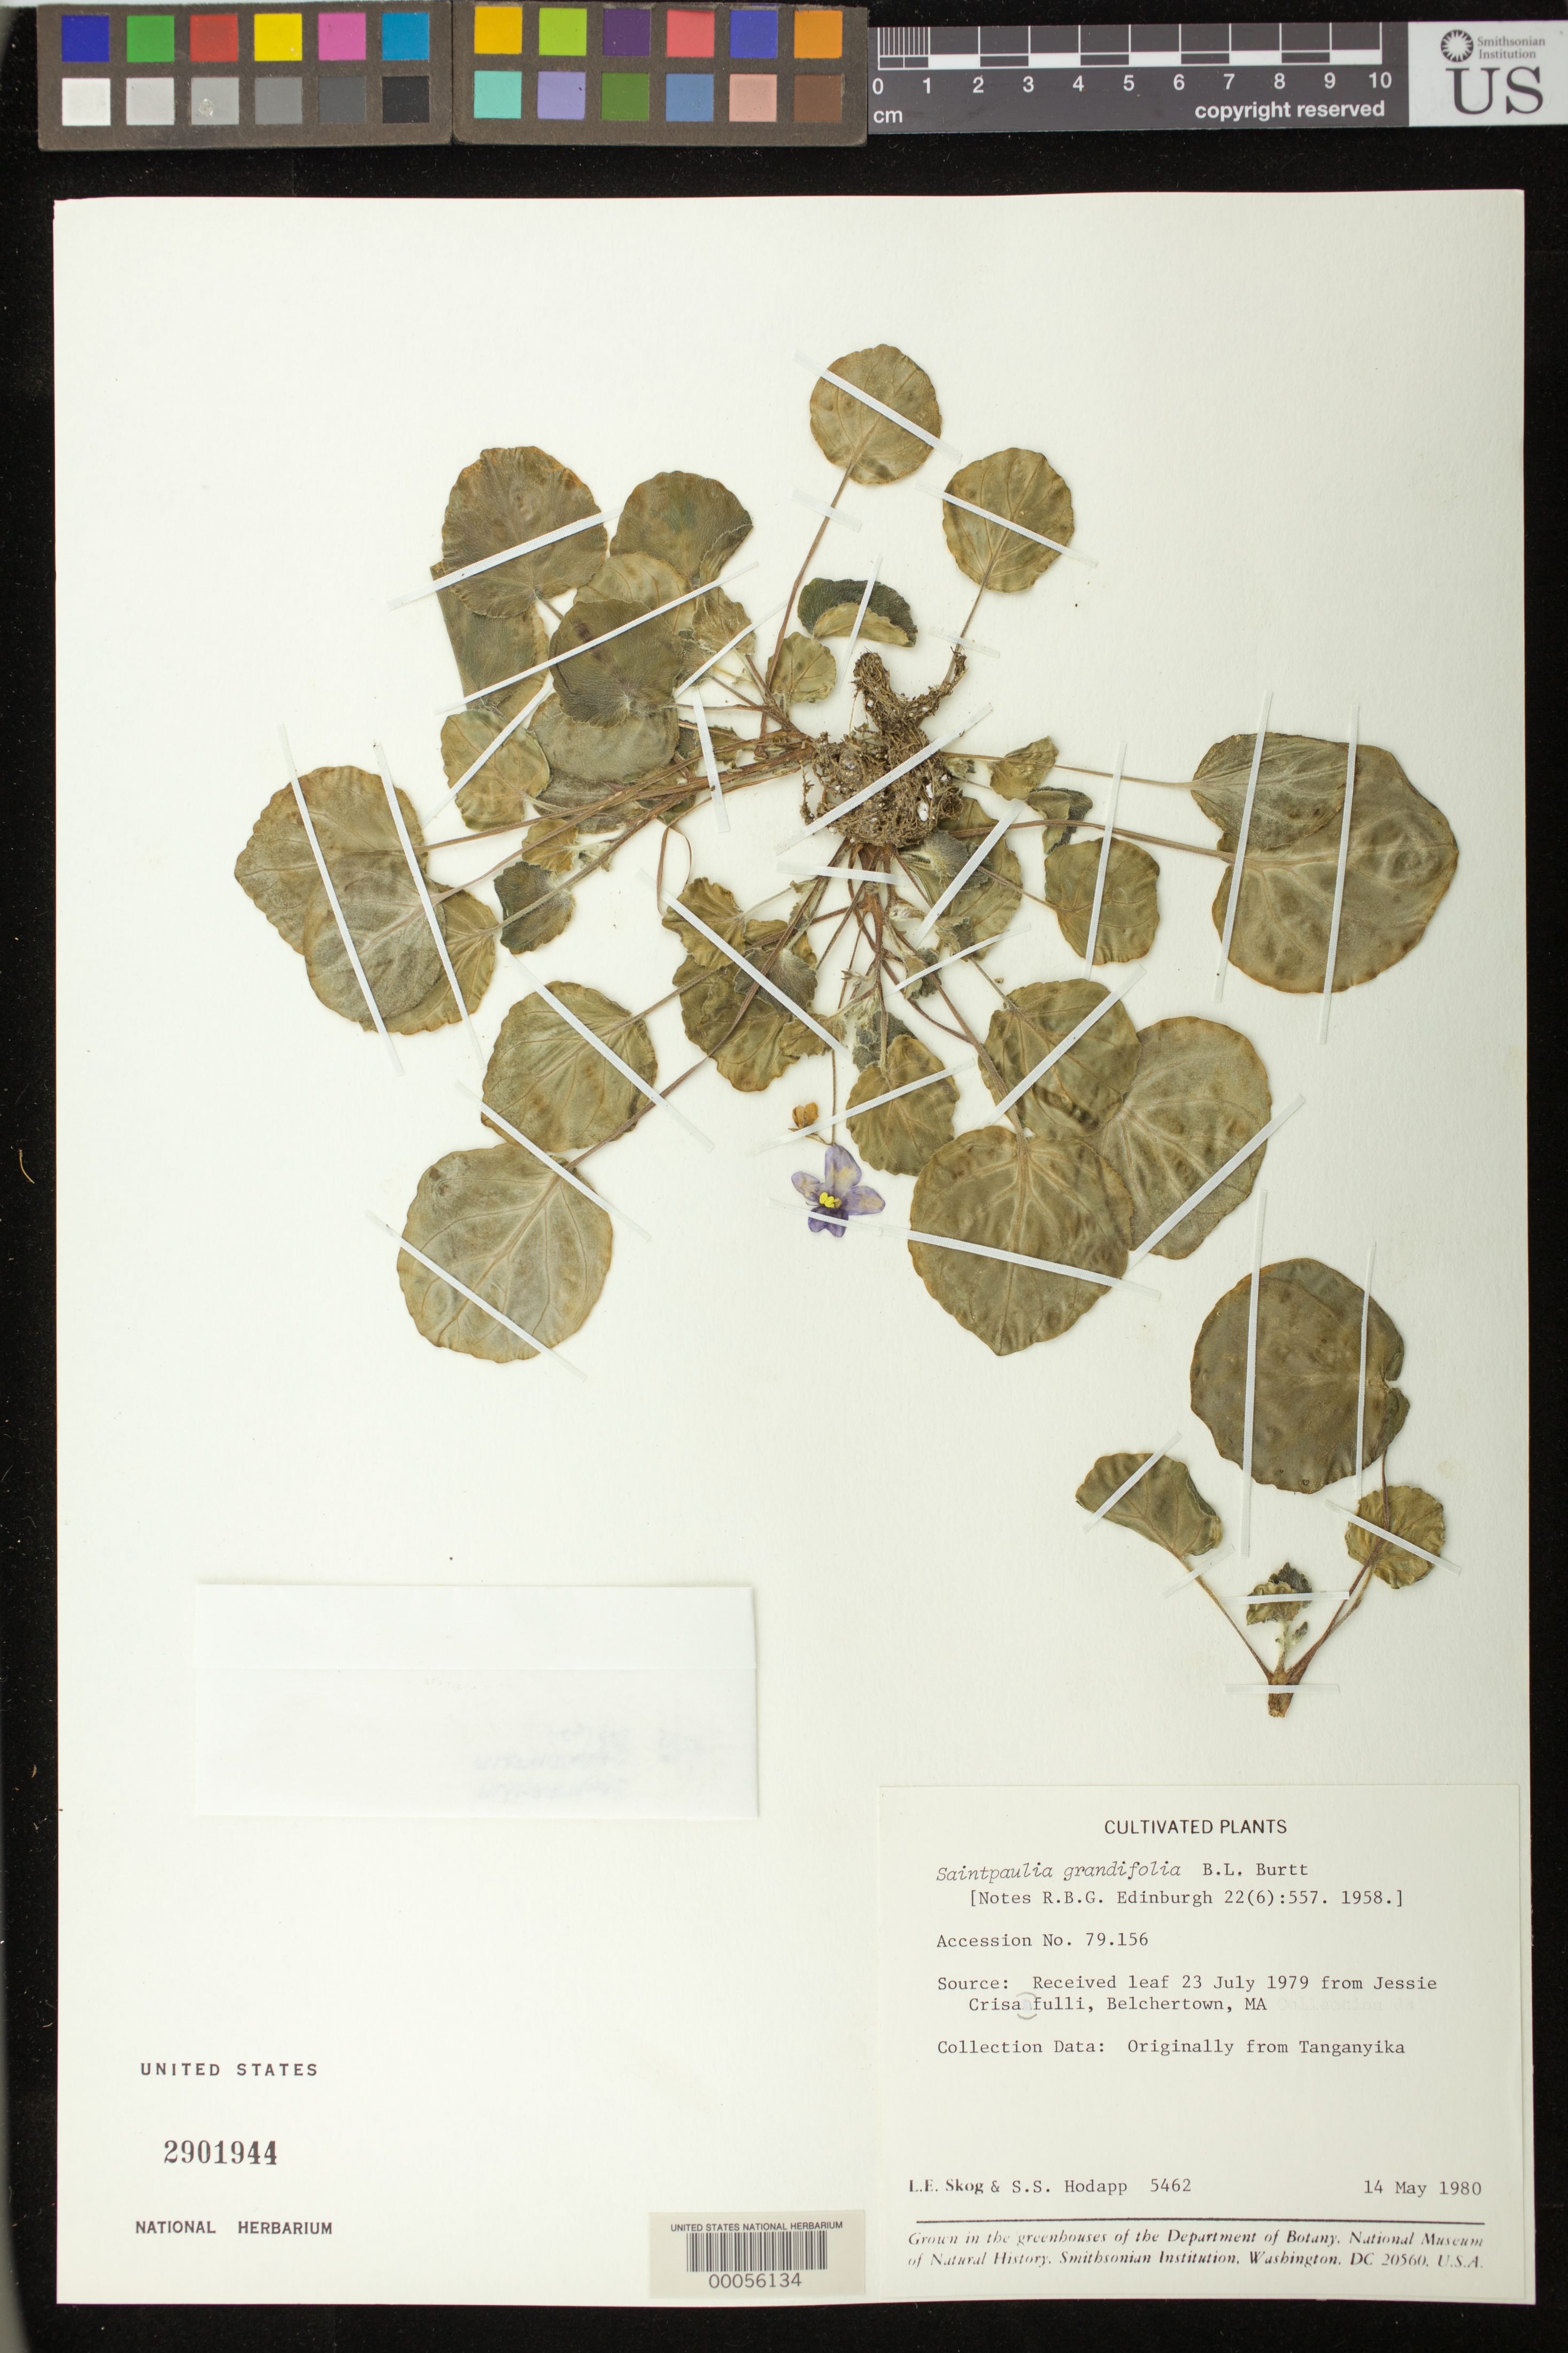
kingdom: Plantae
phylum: Tracheophyta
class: Magnoliopsida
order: Lamiales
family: Gesneriaceae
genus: Streptocarpus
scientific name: Streptocarpus ionanthus subsp. grandifolius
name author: (B.L. Burtt) Christenh.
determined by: Skog, Laurence E.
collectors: L. E. Skog & S. Hodapp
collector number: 5462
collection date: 1980-05-14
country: United States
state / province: District of Columbia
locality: greenhouse of the Department of Botany, National Museum of Natural History, Smithsonian Institution, Washington, DC 20560.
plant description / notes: US acc. # 79-156. Received lead 23 July 1979 from Jessie Crisafulli, Belchertown, MA. Originally from Tanganyika.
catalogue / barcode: US 2901944